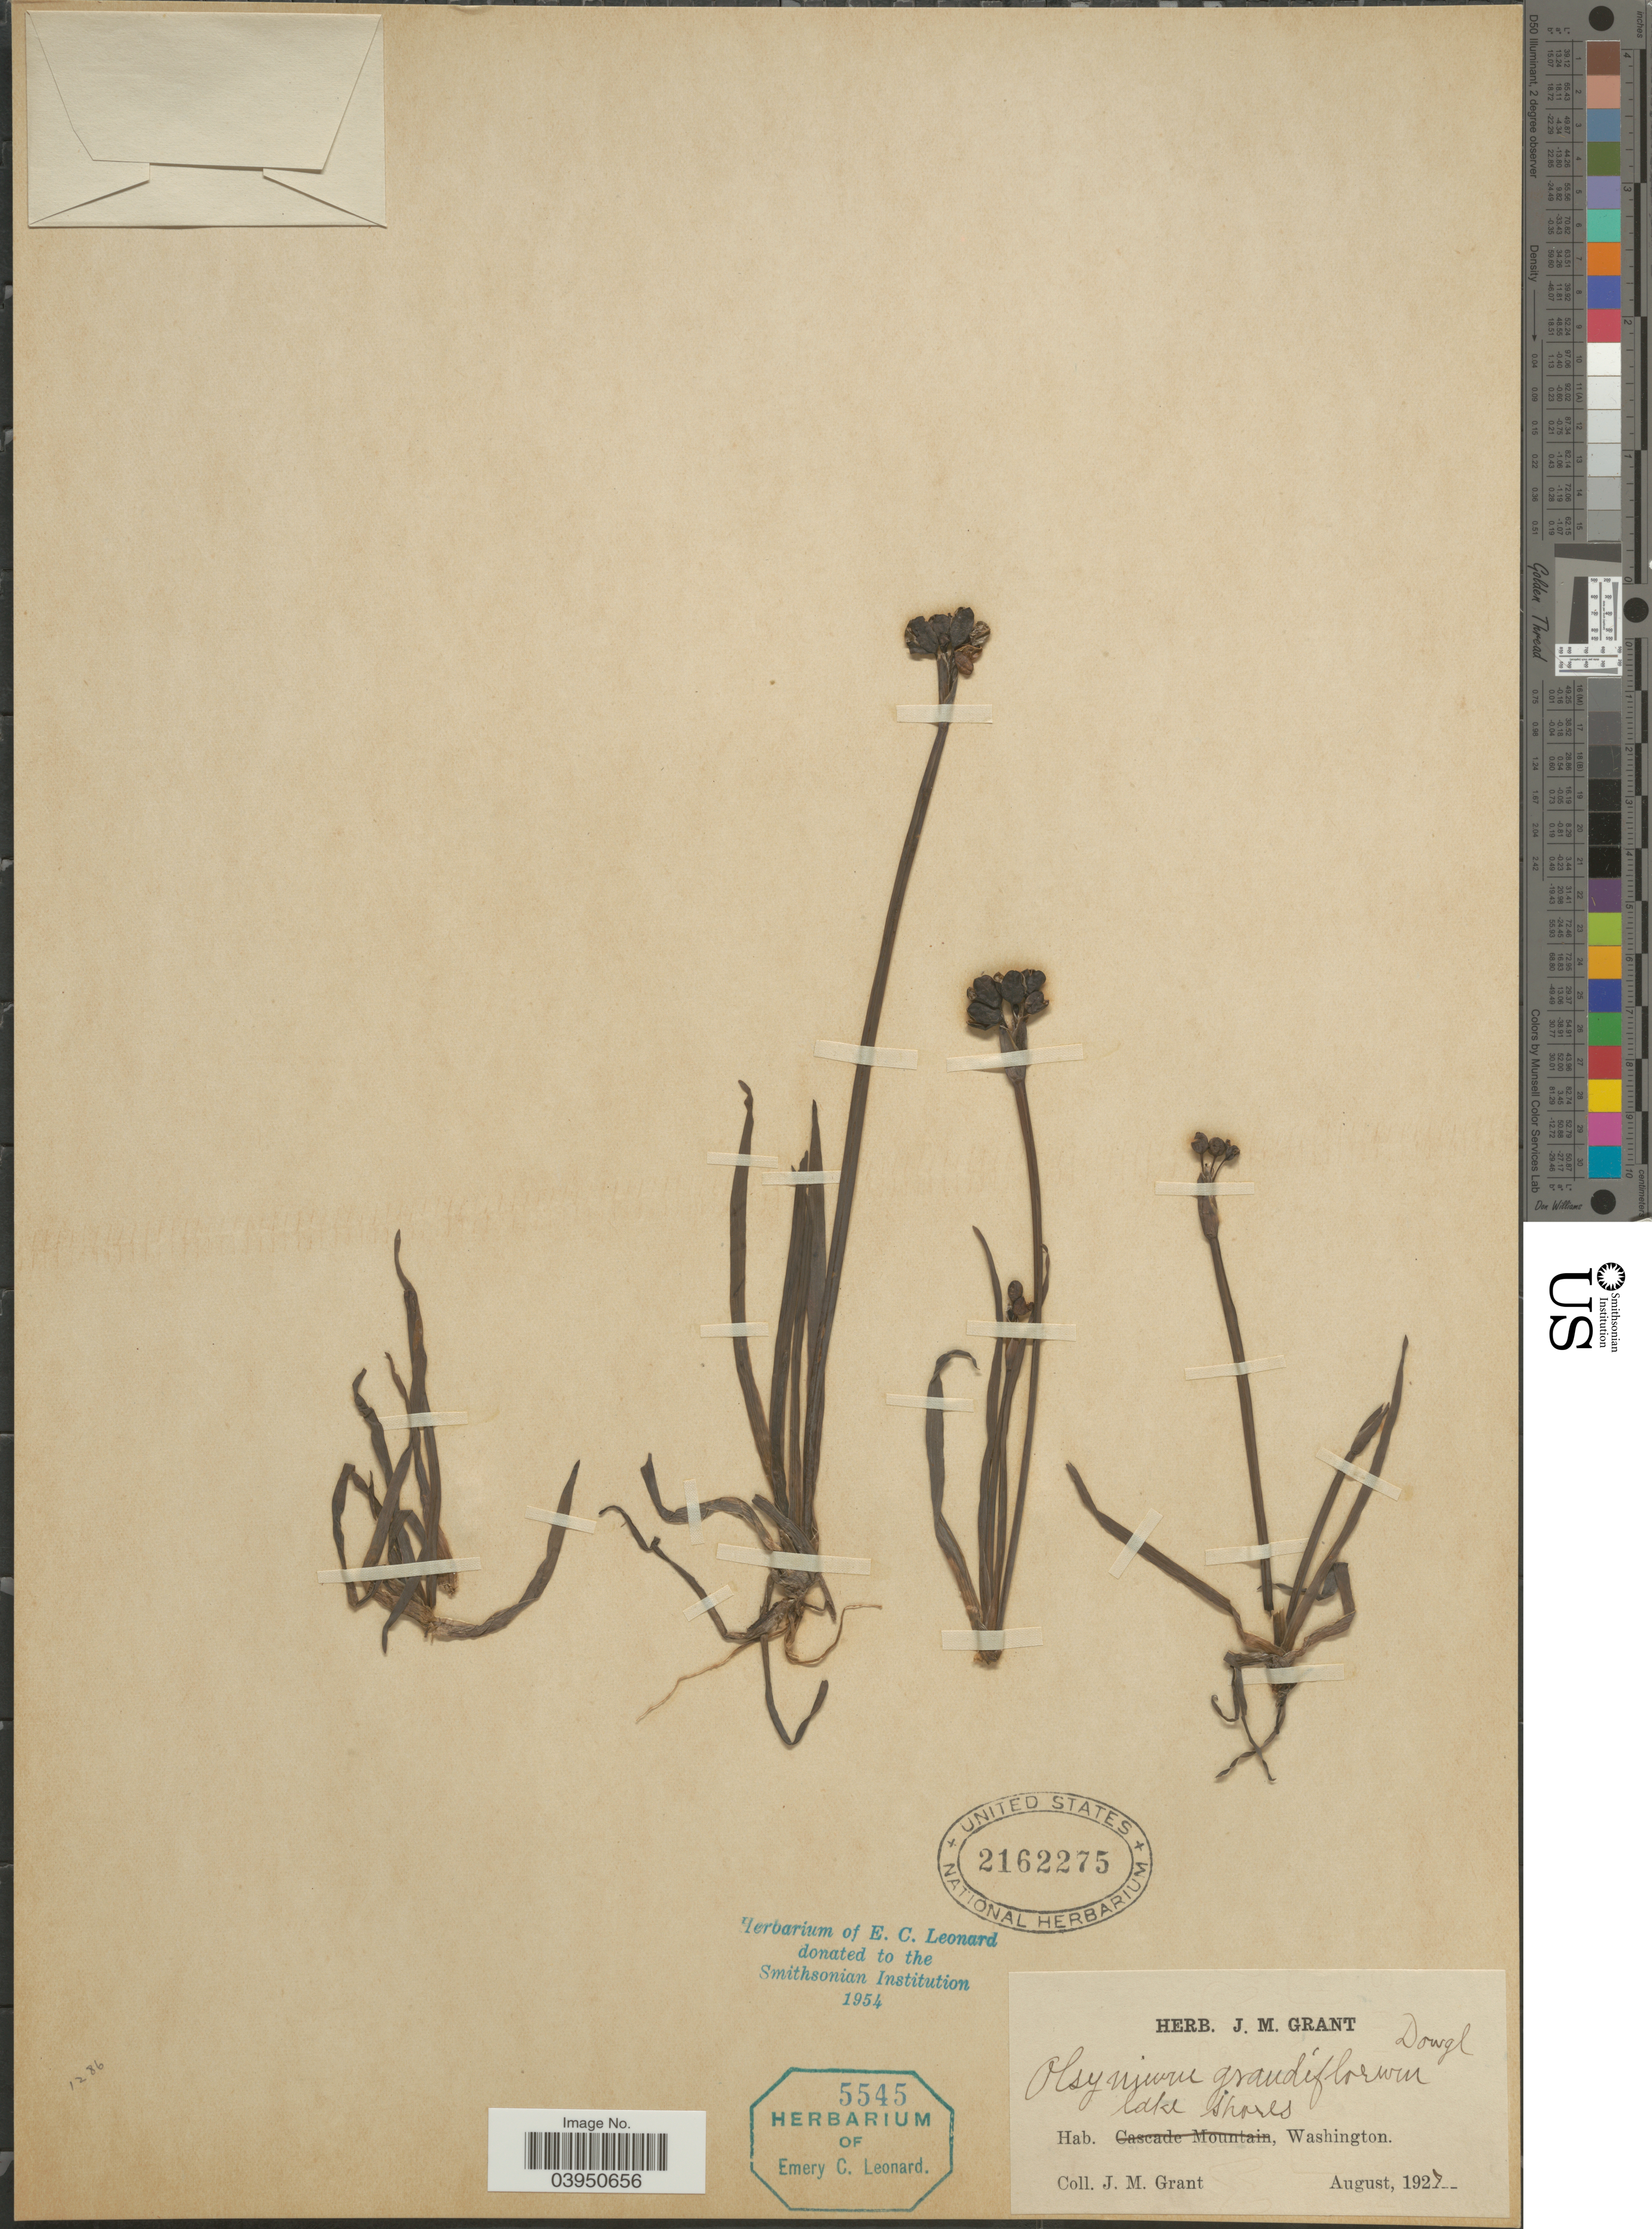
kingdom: Plantae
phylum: Tracheophyta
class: Liliopsida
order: Asparagales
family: Iridaceae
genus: Sisyrinchium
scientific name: Sisyrinchium californicum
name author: (Ker Gawl.) Dryand.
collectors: J. M. Grant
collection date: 1927-08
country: United States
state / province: Washington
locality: Lake shores.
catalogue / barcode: US 2162275